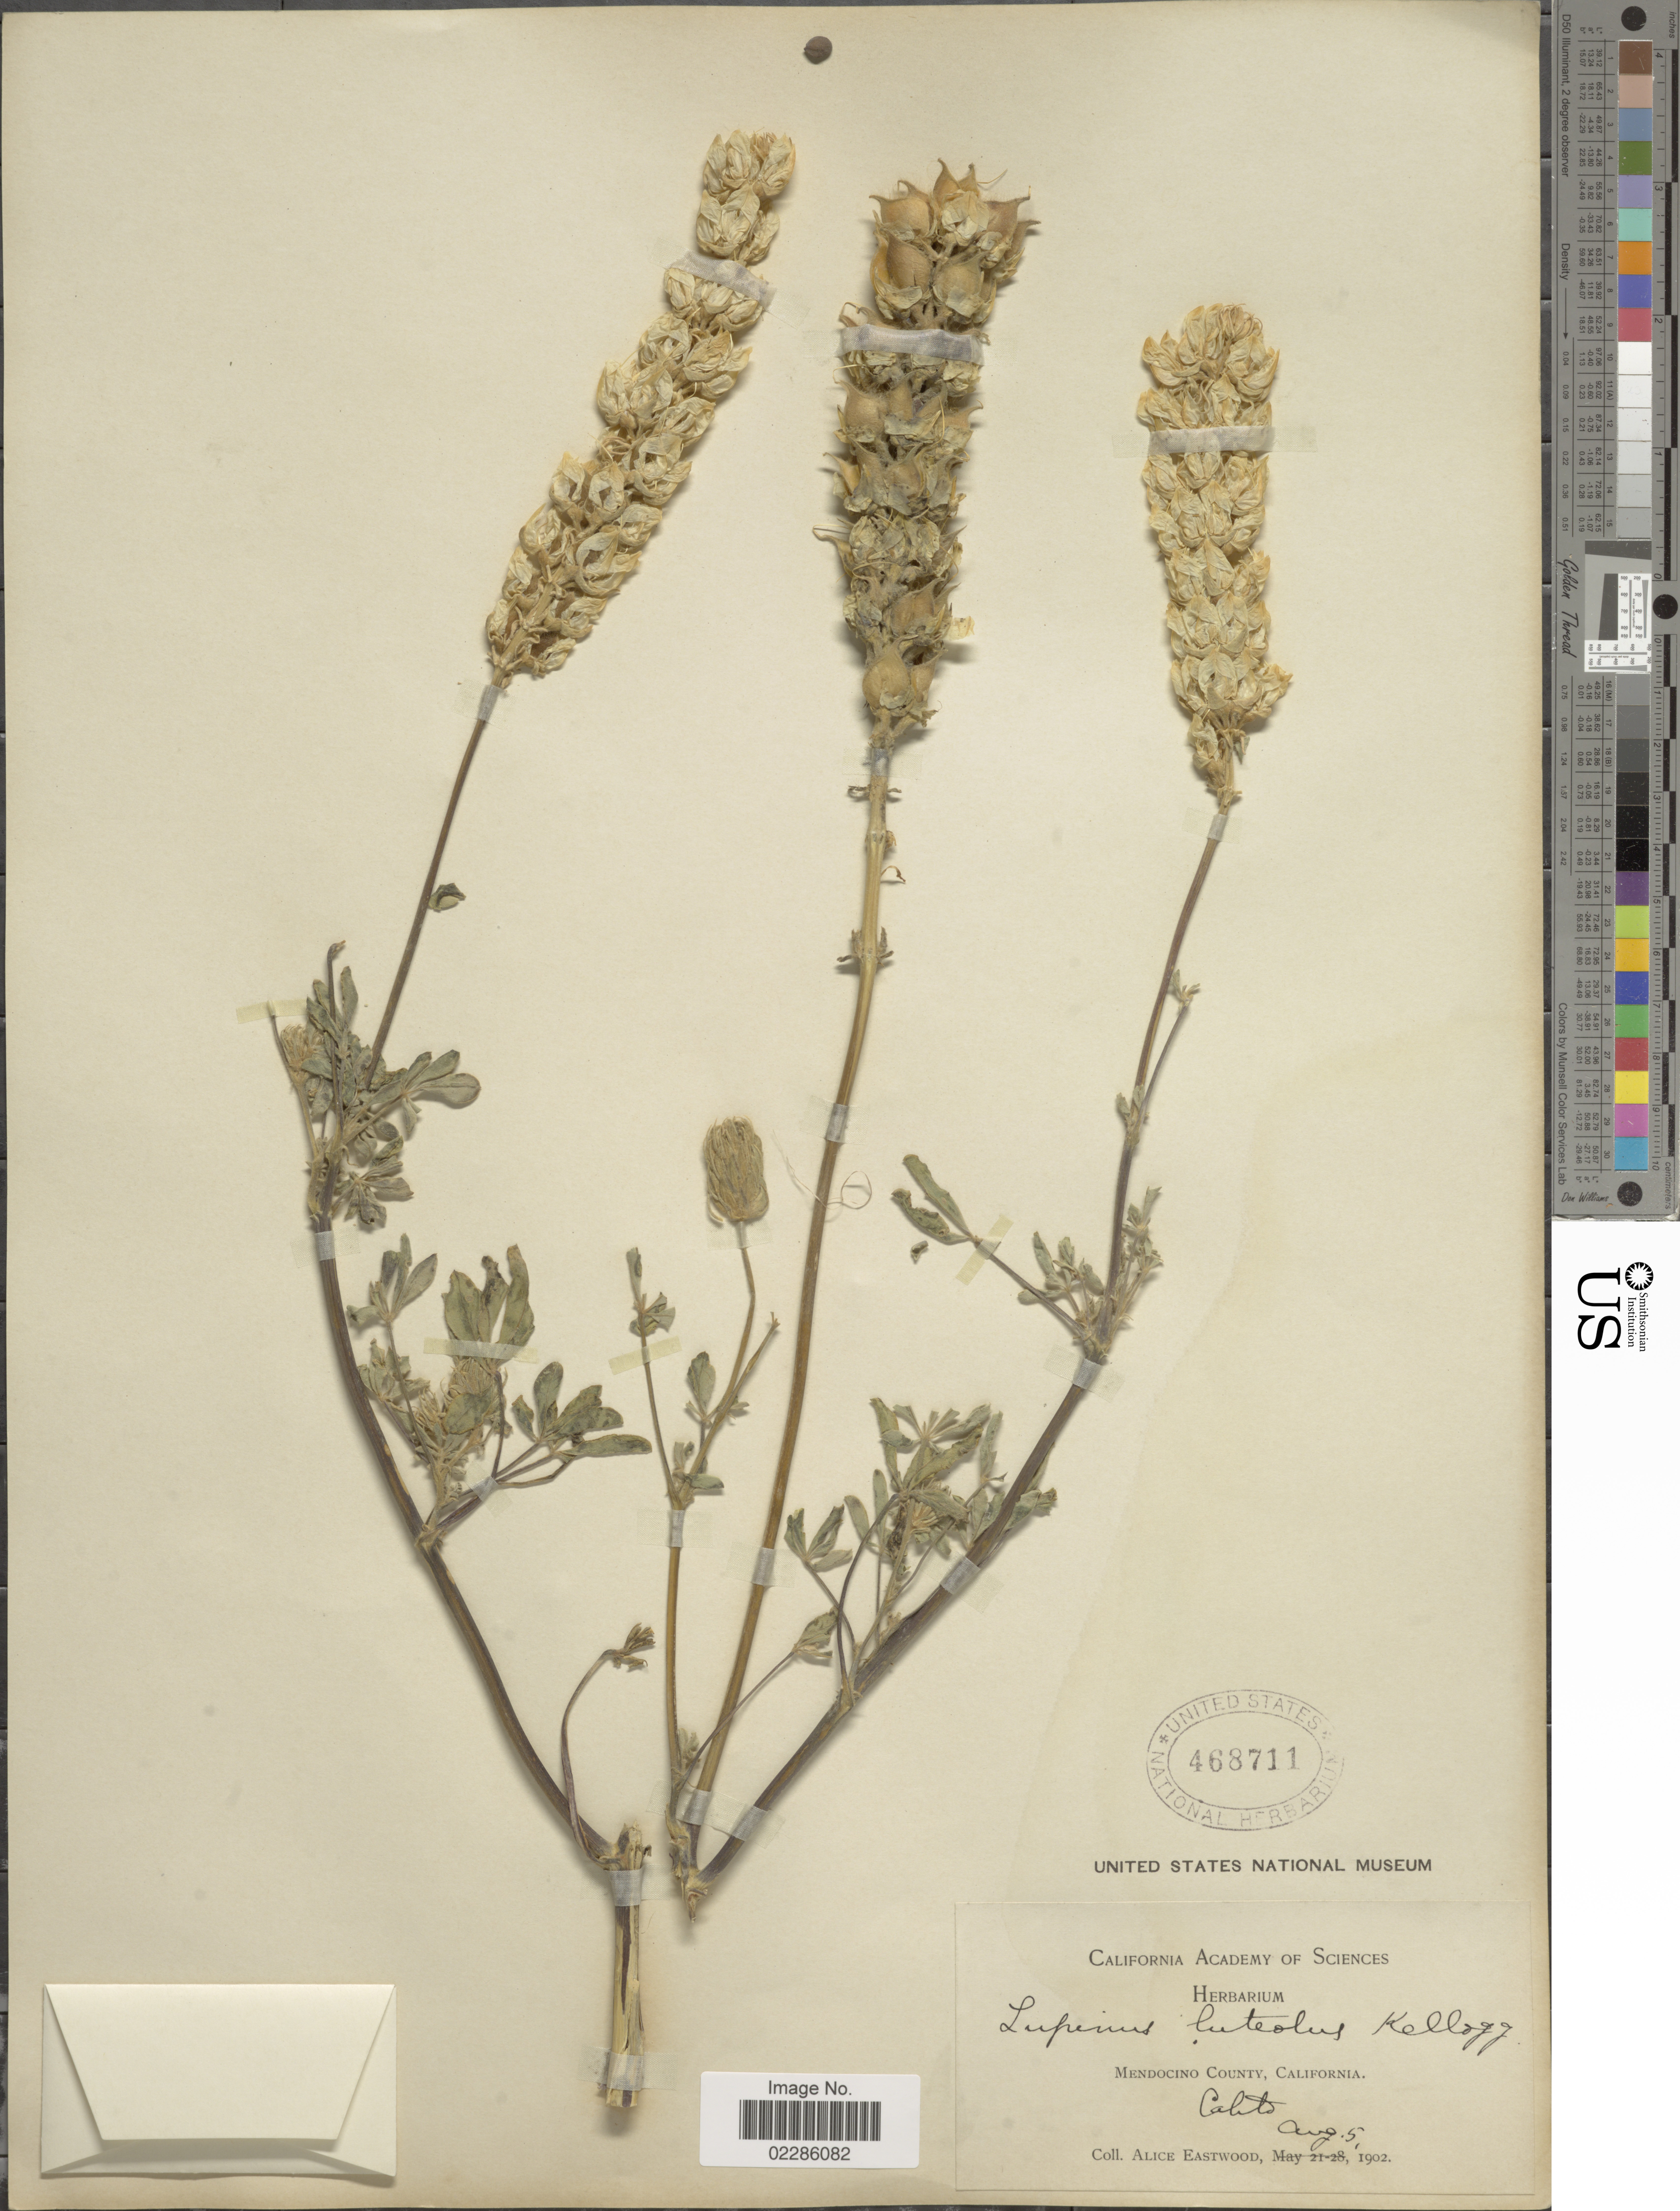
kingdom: Plantae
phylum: Tracheophyta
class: Magnoliopsida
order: Fabales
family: Fabaceae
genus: Lupinus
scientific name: Lupinus luteolus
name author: Kellogg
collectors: A. Eastwood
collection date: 1902-08-05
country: United States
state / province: California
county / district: Mendocino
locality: Mendocino County, Cahto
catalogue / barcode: US 468711